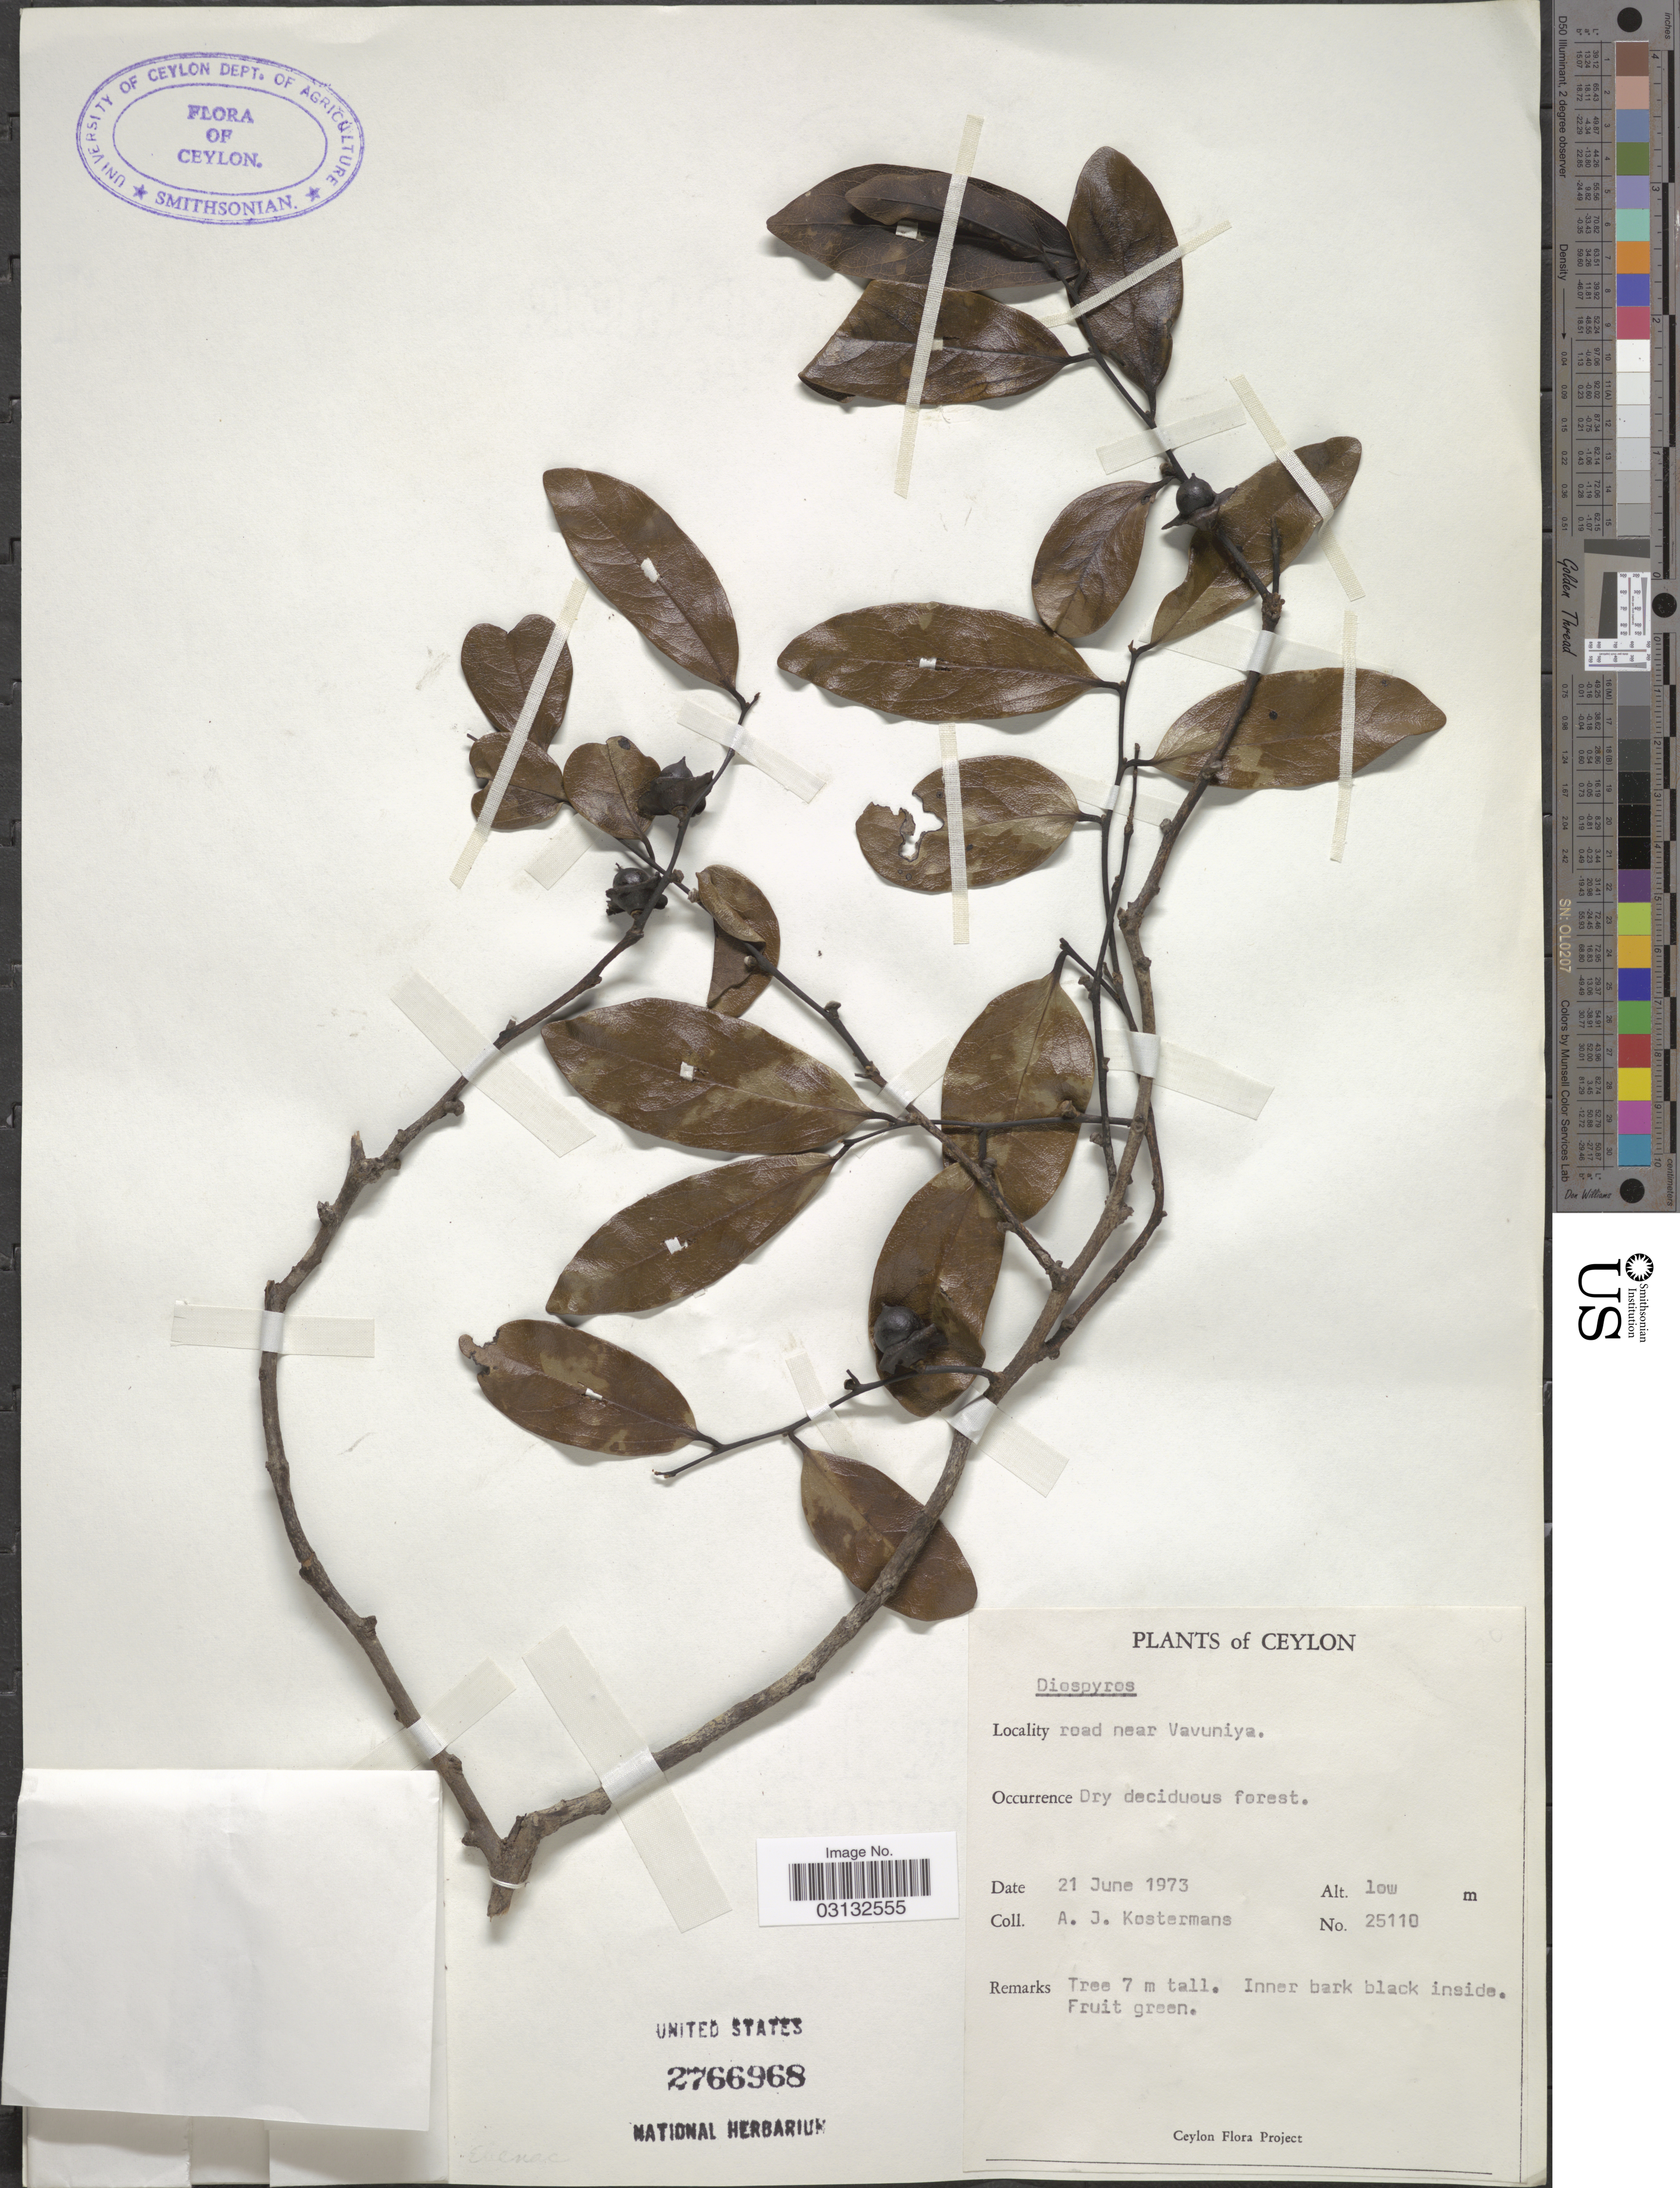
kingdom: Plantae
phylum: Tracheophyta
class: Magnoliopsida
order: Ericales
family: Ebenaceae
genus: Diospyros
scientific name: Diospyros sp.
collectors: A. J. G. Kostermans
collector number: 25110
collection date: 1973-06-21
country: Sri Lanka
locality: Ceylon. Road near Vavuniya.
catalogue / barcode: US 2766968